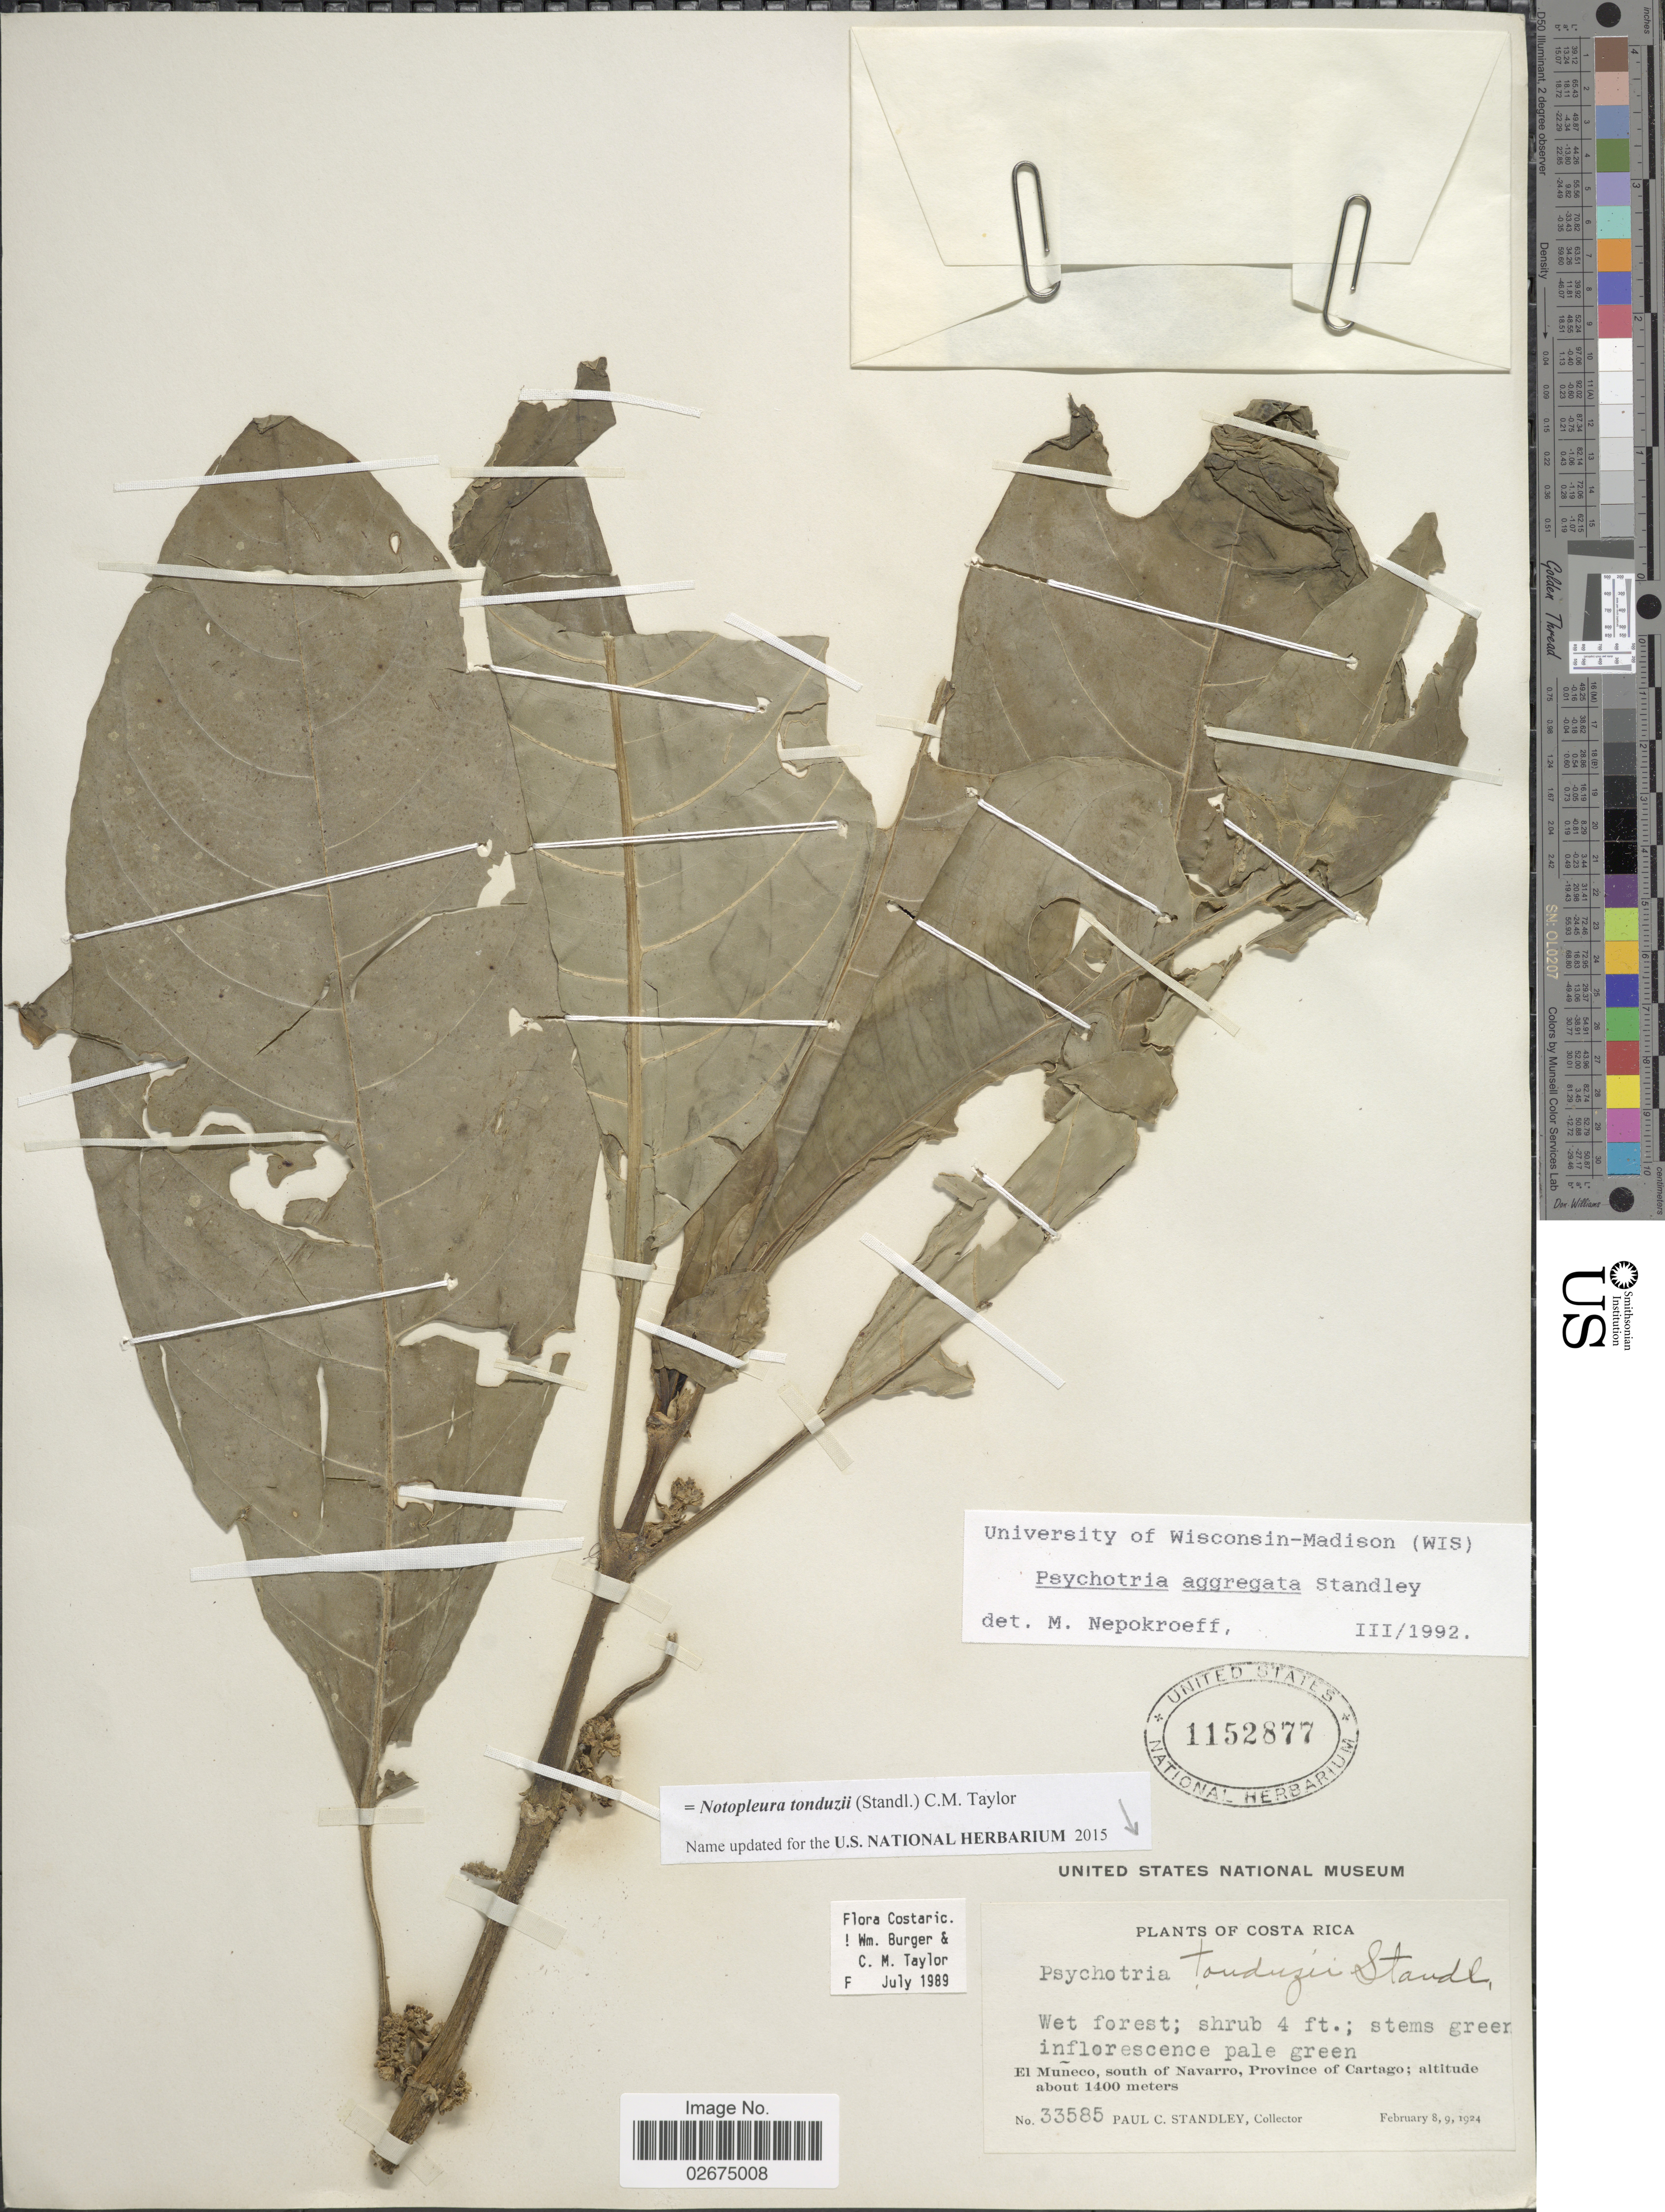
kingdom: Plantae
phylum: Tracheophyta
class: Magnoliopsida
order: Gentianales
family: Rubiaceae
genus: Notopleura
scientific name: Notopleura tonduzii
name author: (Standl.) C.M. Taylor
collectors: P. C. Standley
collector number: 33585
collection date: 1924-02-08/1924-02-09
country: Costa Rica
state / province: Cartago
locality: El Muneco, south of Navarro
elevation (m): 1400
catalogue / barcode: US 1152877